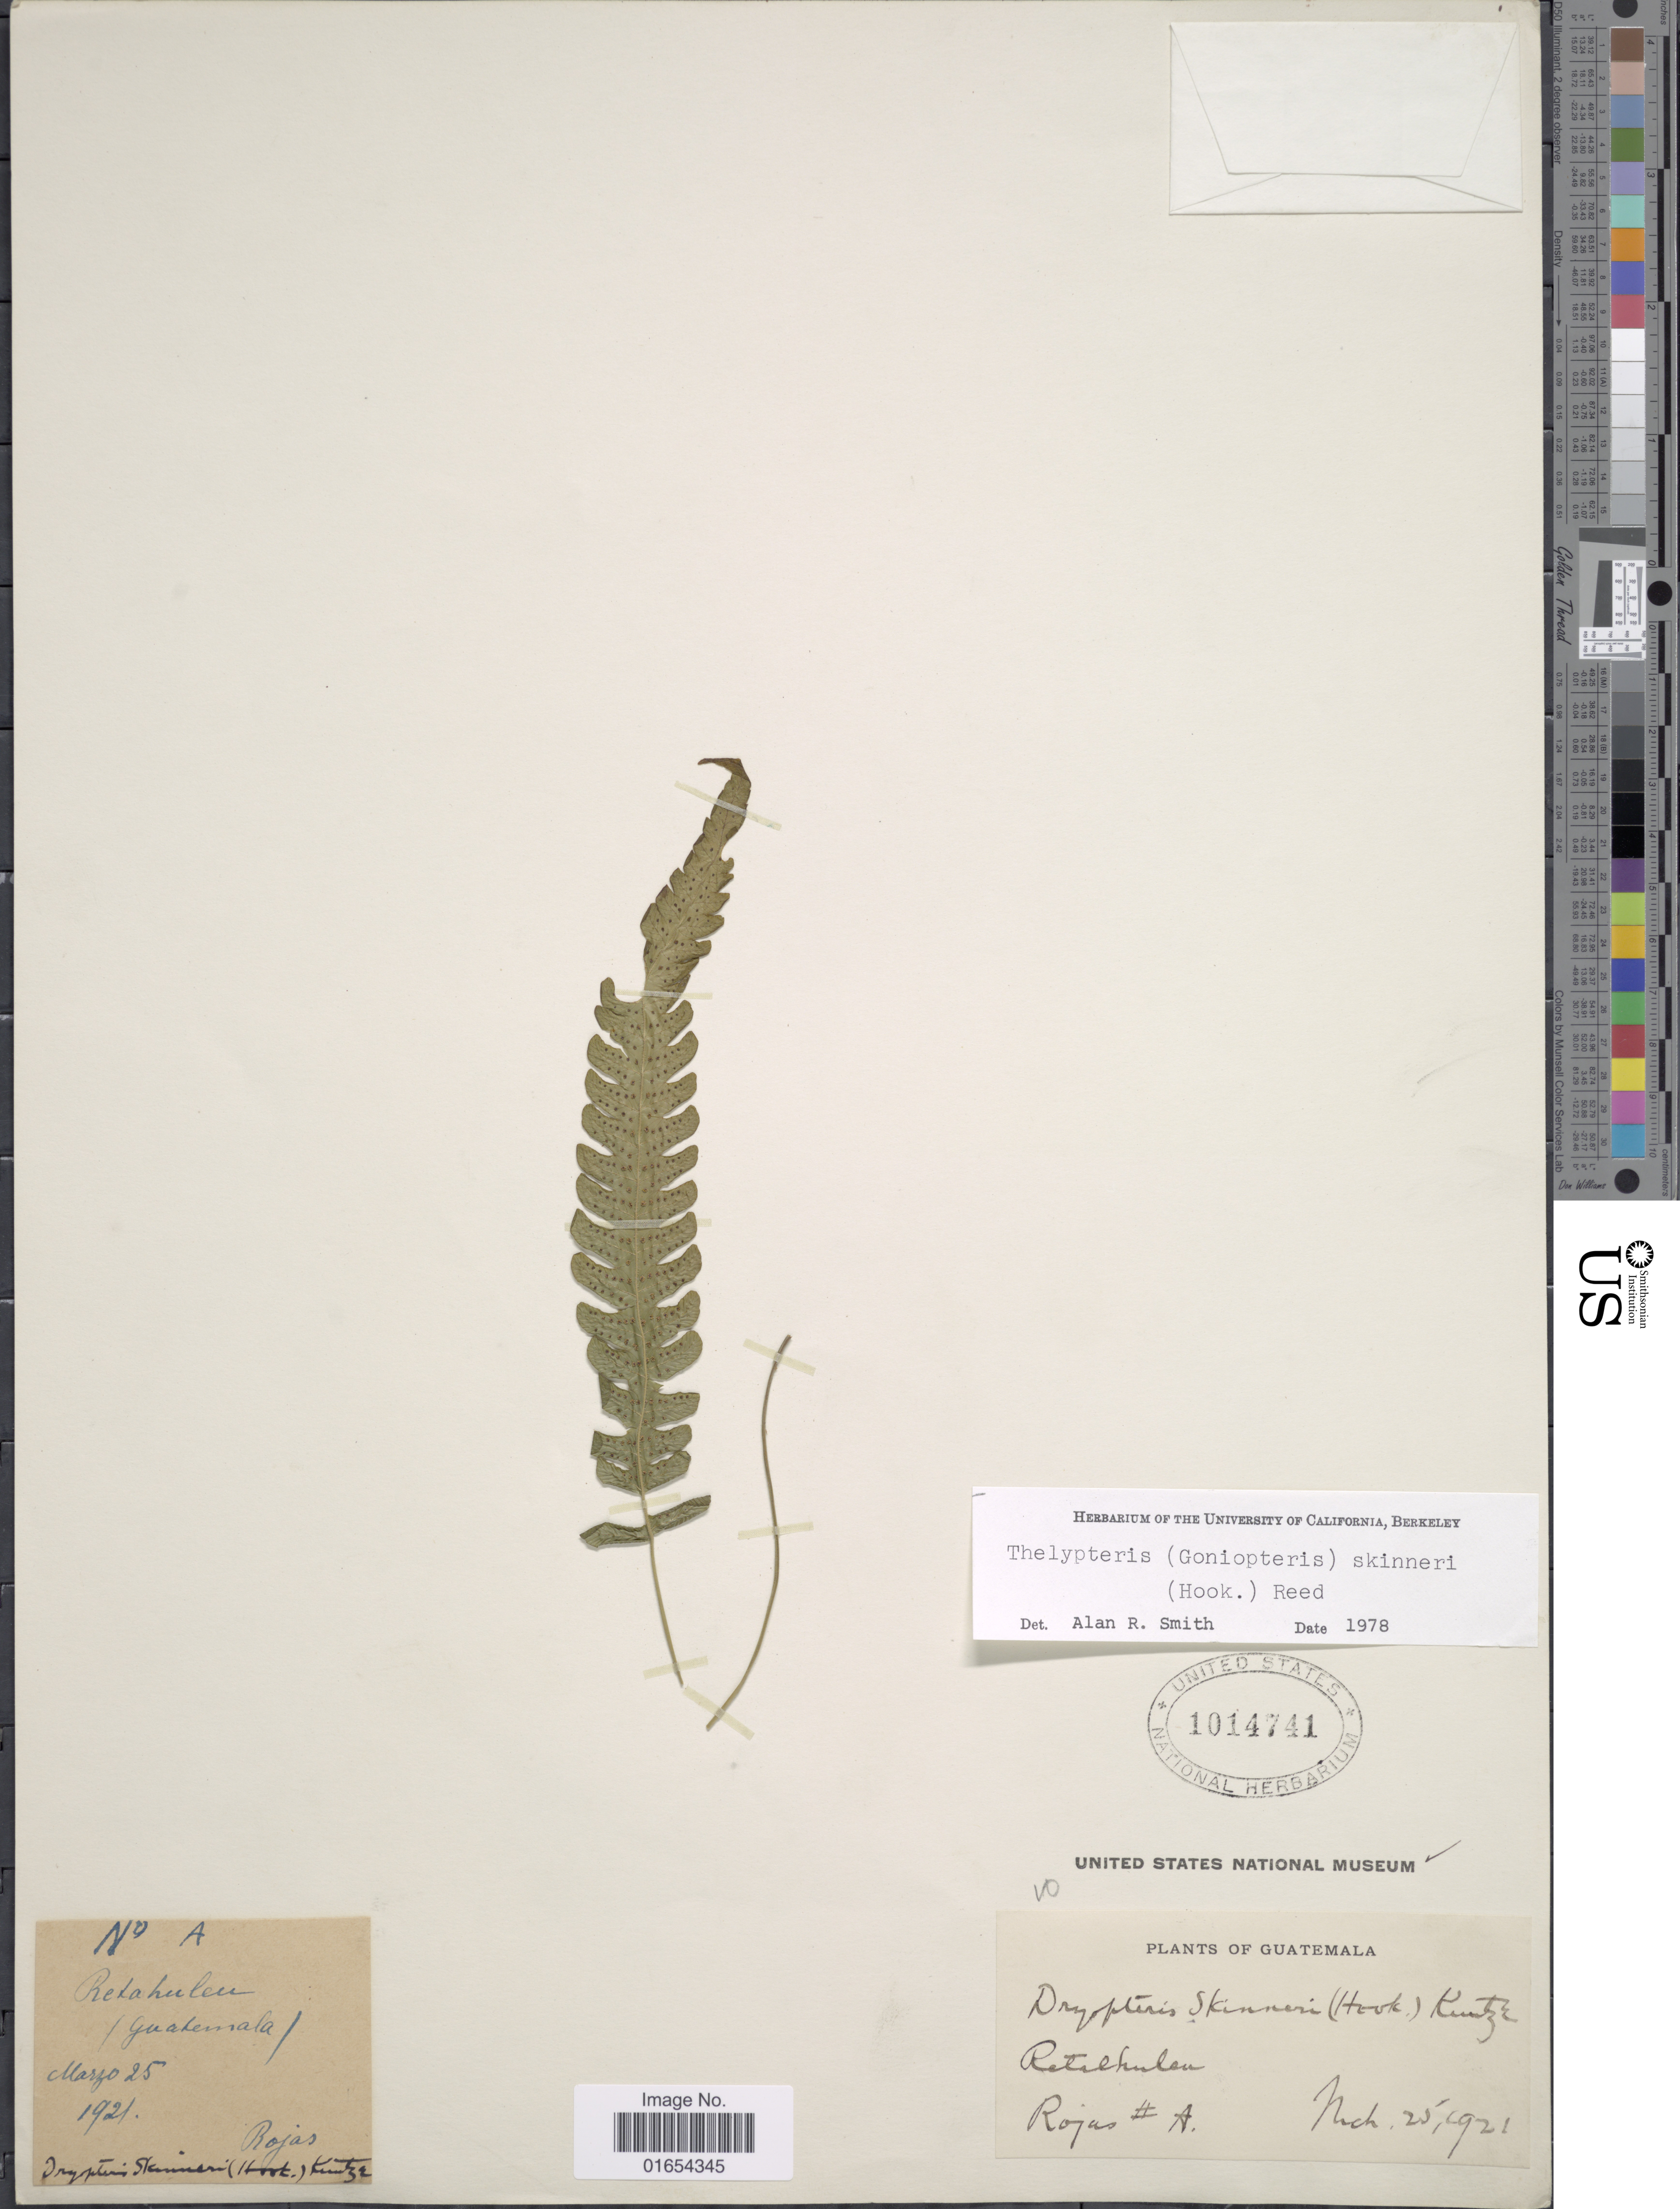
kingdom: Plantae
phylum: Tracheophyta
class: Polypodiopsida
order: Polypodiales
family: Thelypteridaceae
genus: Goniopteris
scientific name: Goniopteris skinneri (Hook.) comb. nov., ined 2015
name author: (Hook.)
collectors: Rojas, --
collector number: A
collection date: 1921-03-25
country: Guatemala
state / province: Retalhuleu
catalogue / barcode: US 1014741